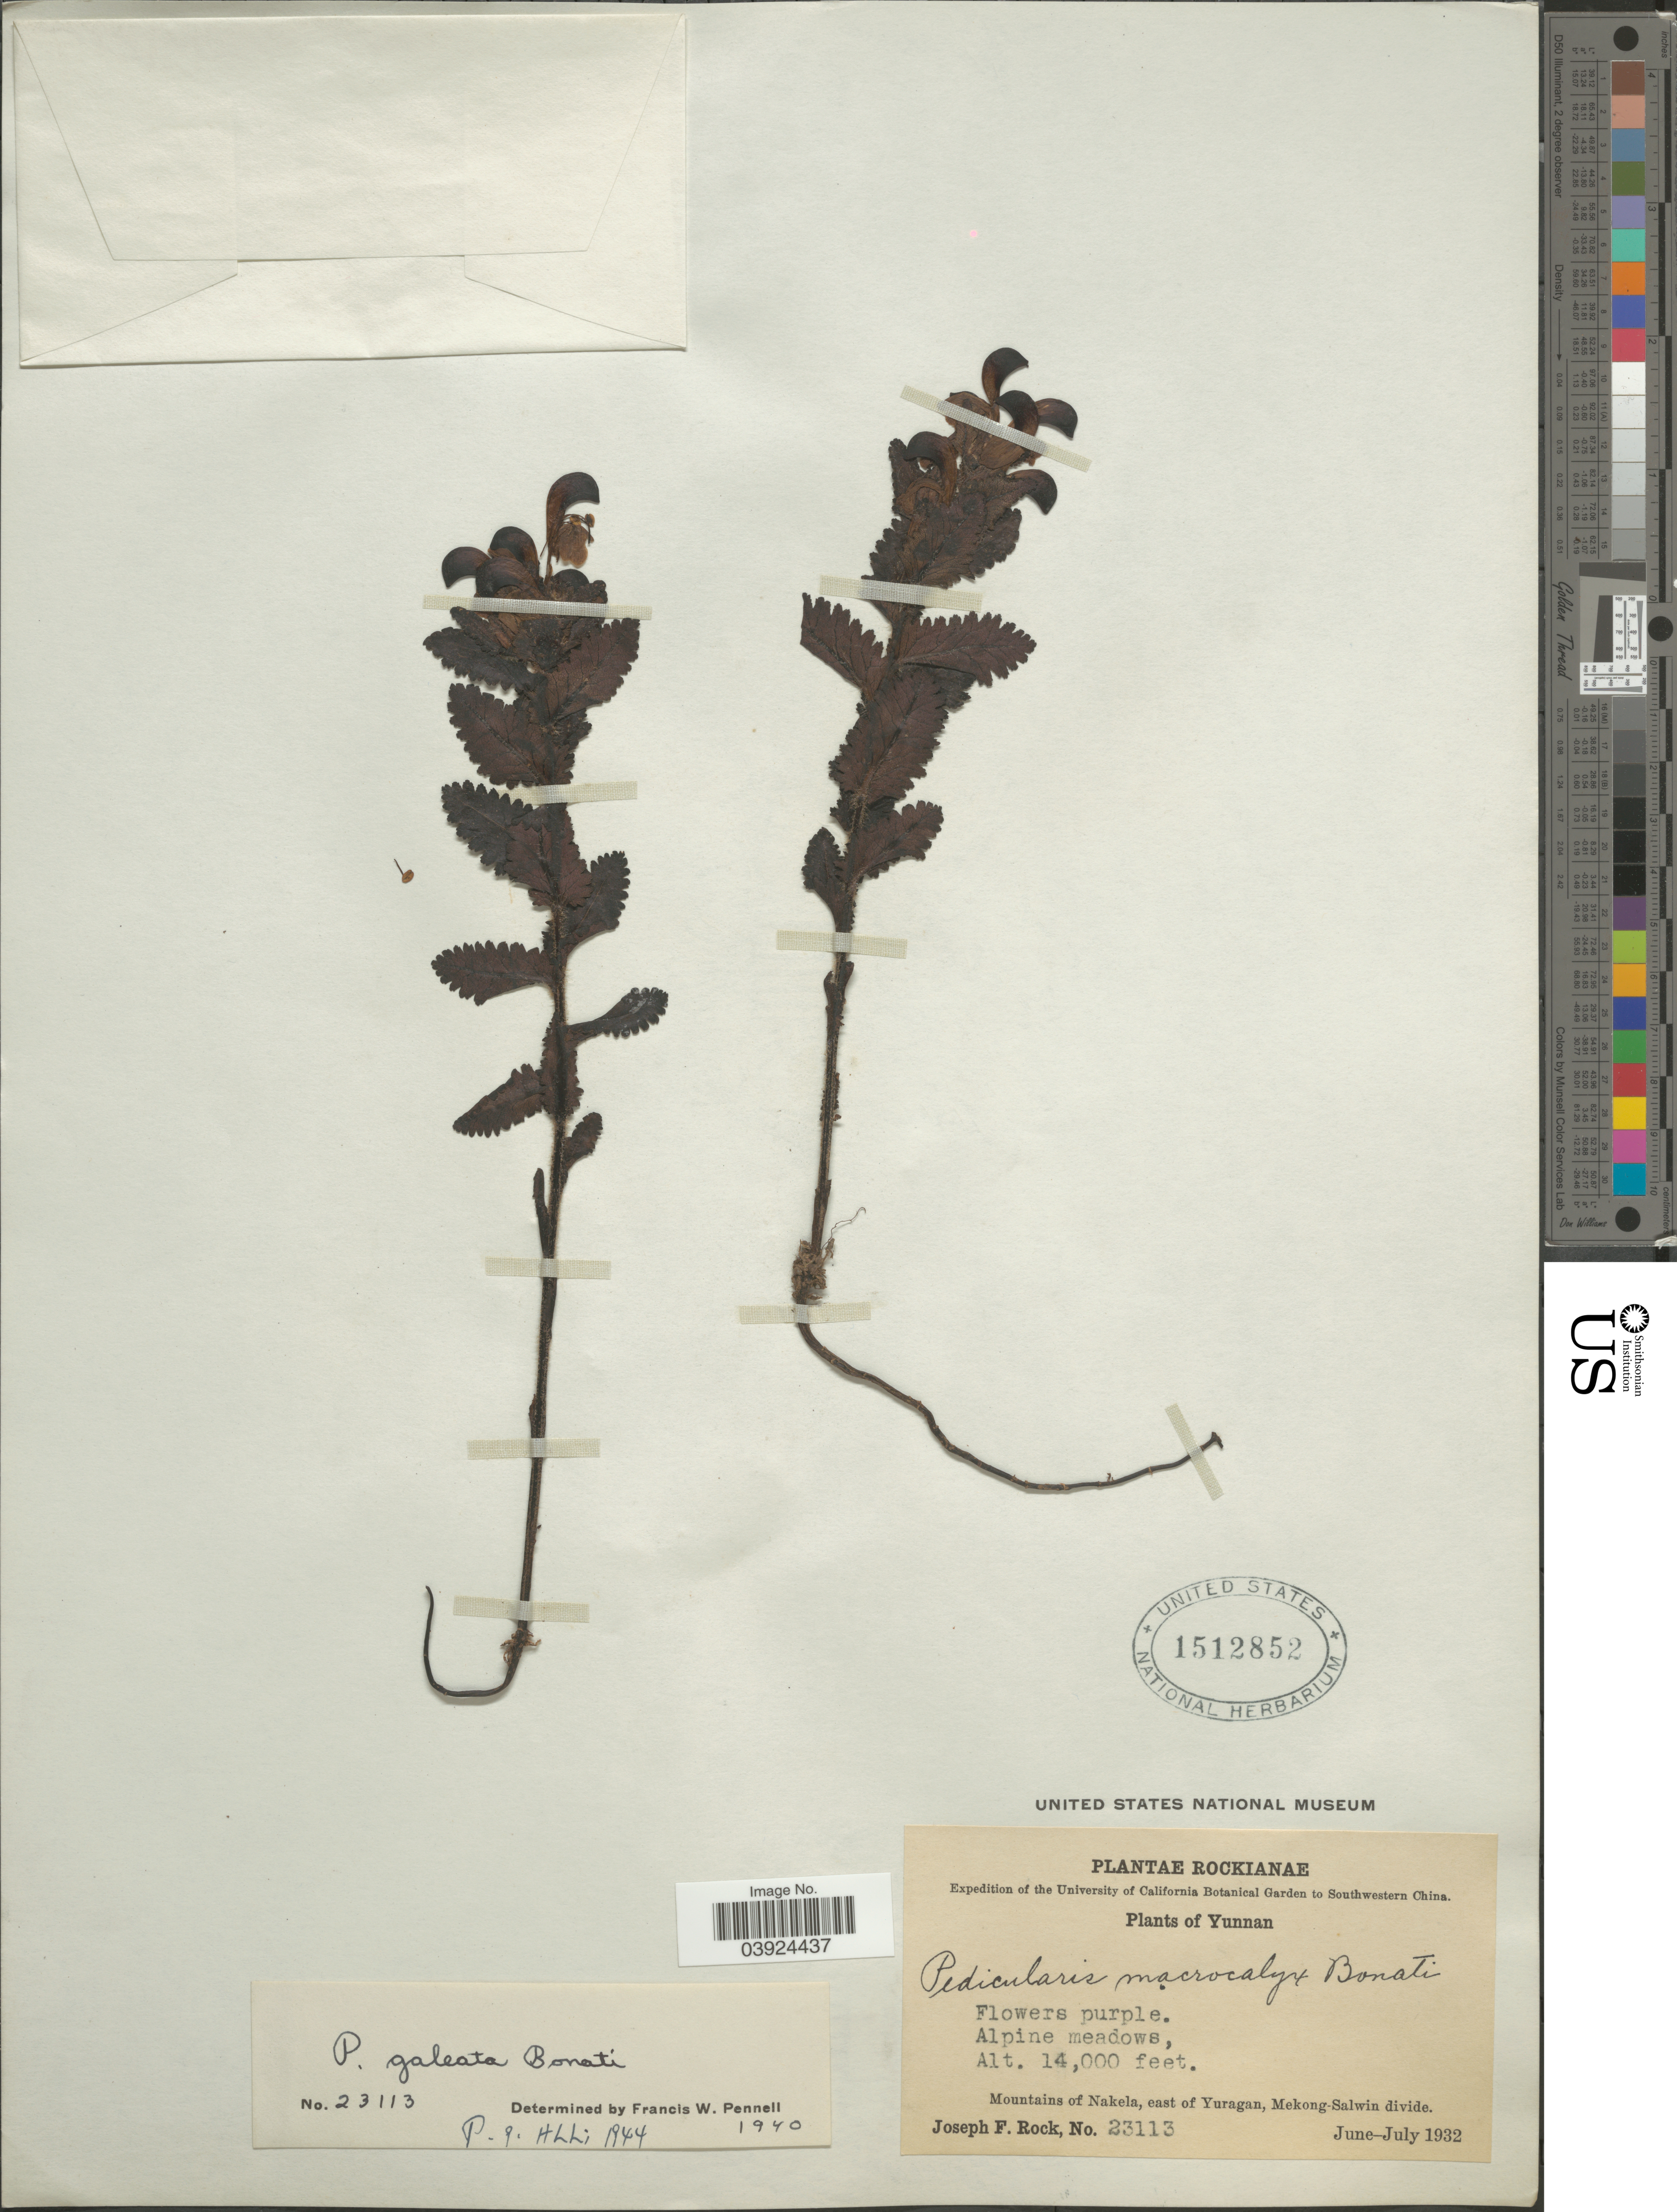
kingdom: Plantae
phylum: Tracheophyta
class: Magnoliopsida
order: Lamiales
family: Orobanchaceae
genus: Pedicularis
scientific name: Pedicularis galeata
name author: Bonati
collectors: J. F. Rock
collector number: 23113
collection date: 1932-06/1932-07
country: China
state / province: Yunnan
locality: Southwestern China. Mountains of Nakela, east of Yuragan, Mekong-Salwin divide.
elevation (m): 4267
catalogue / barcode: US 1512852